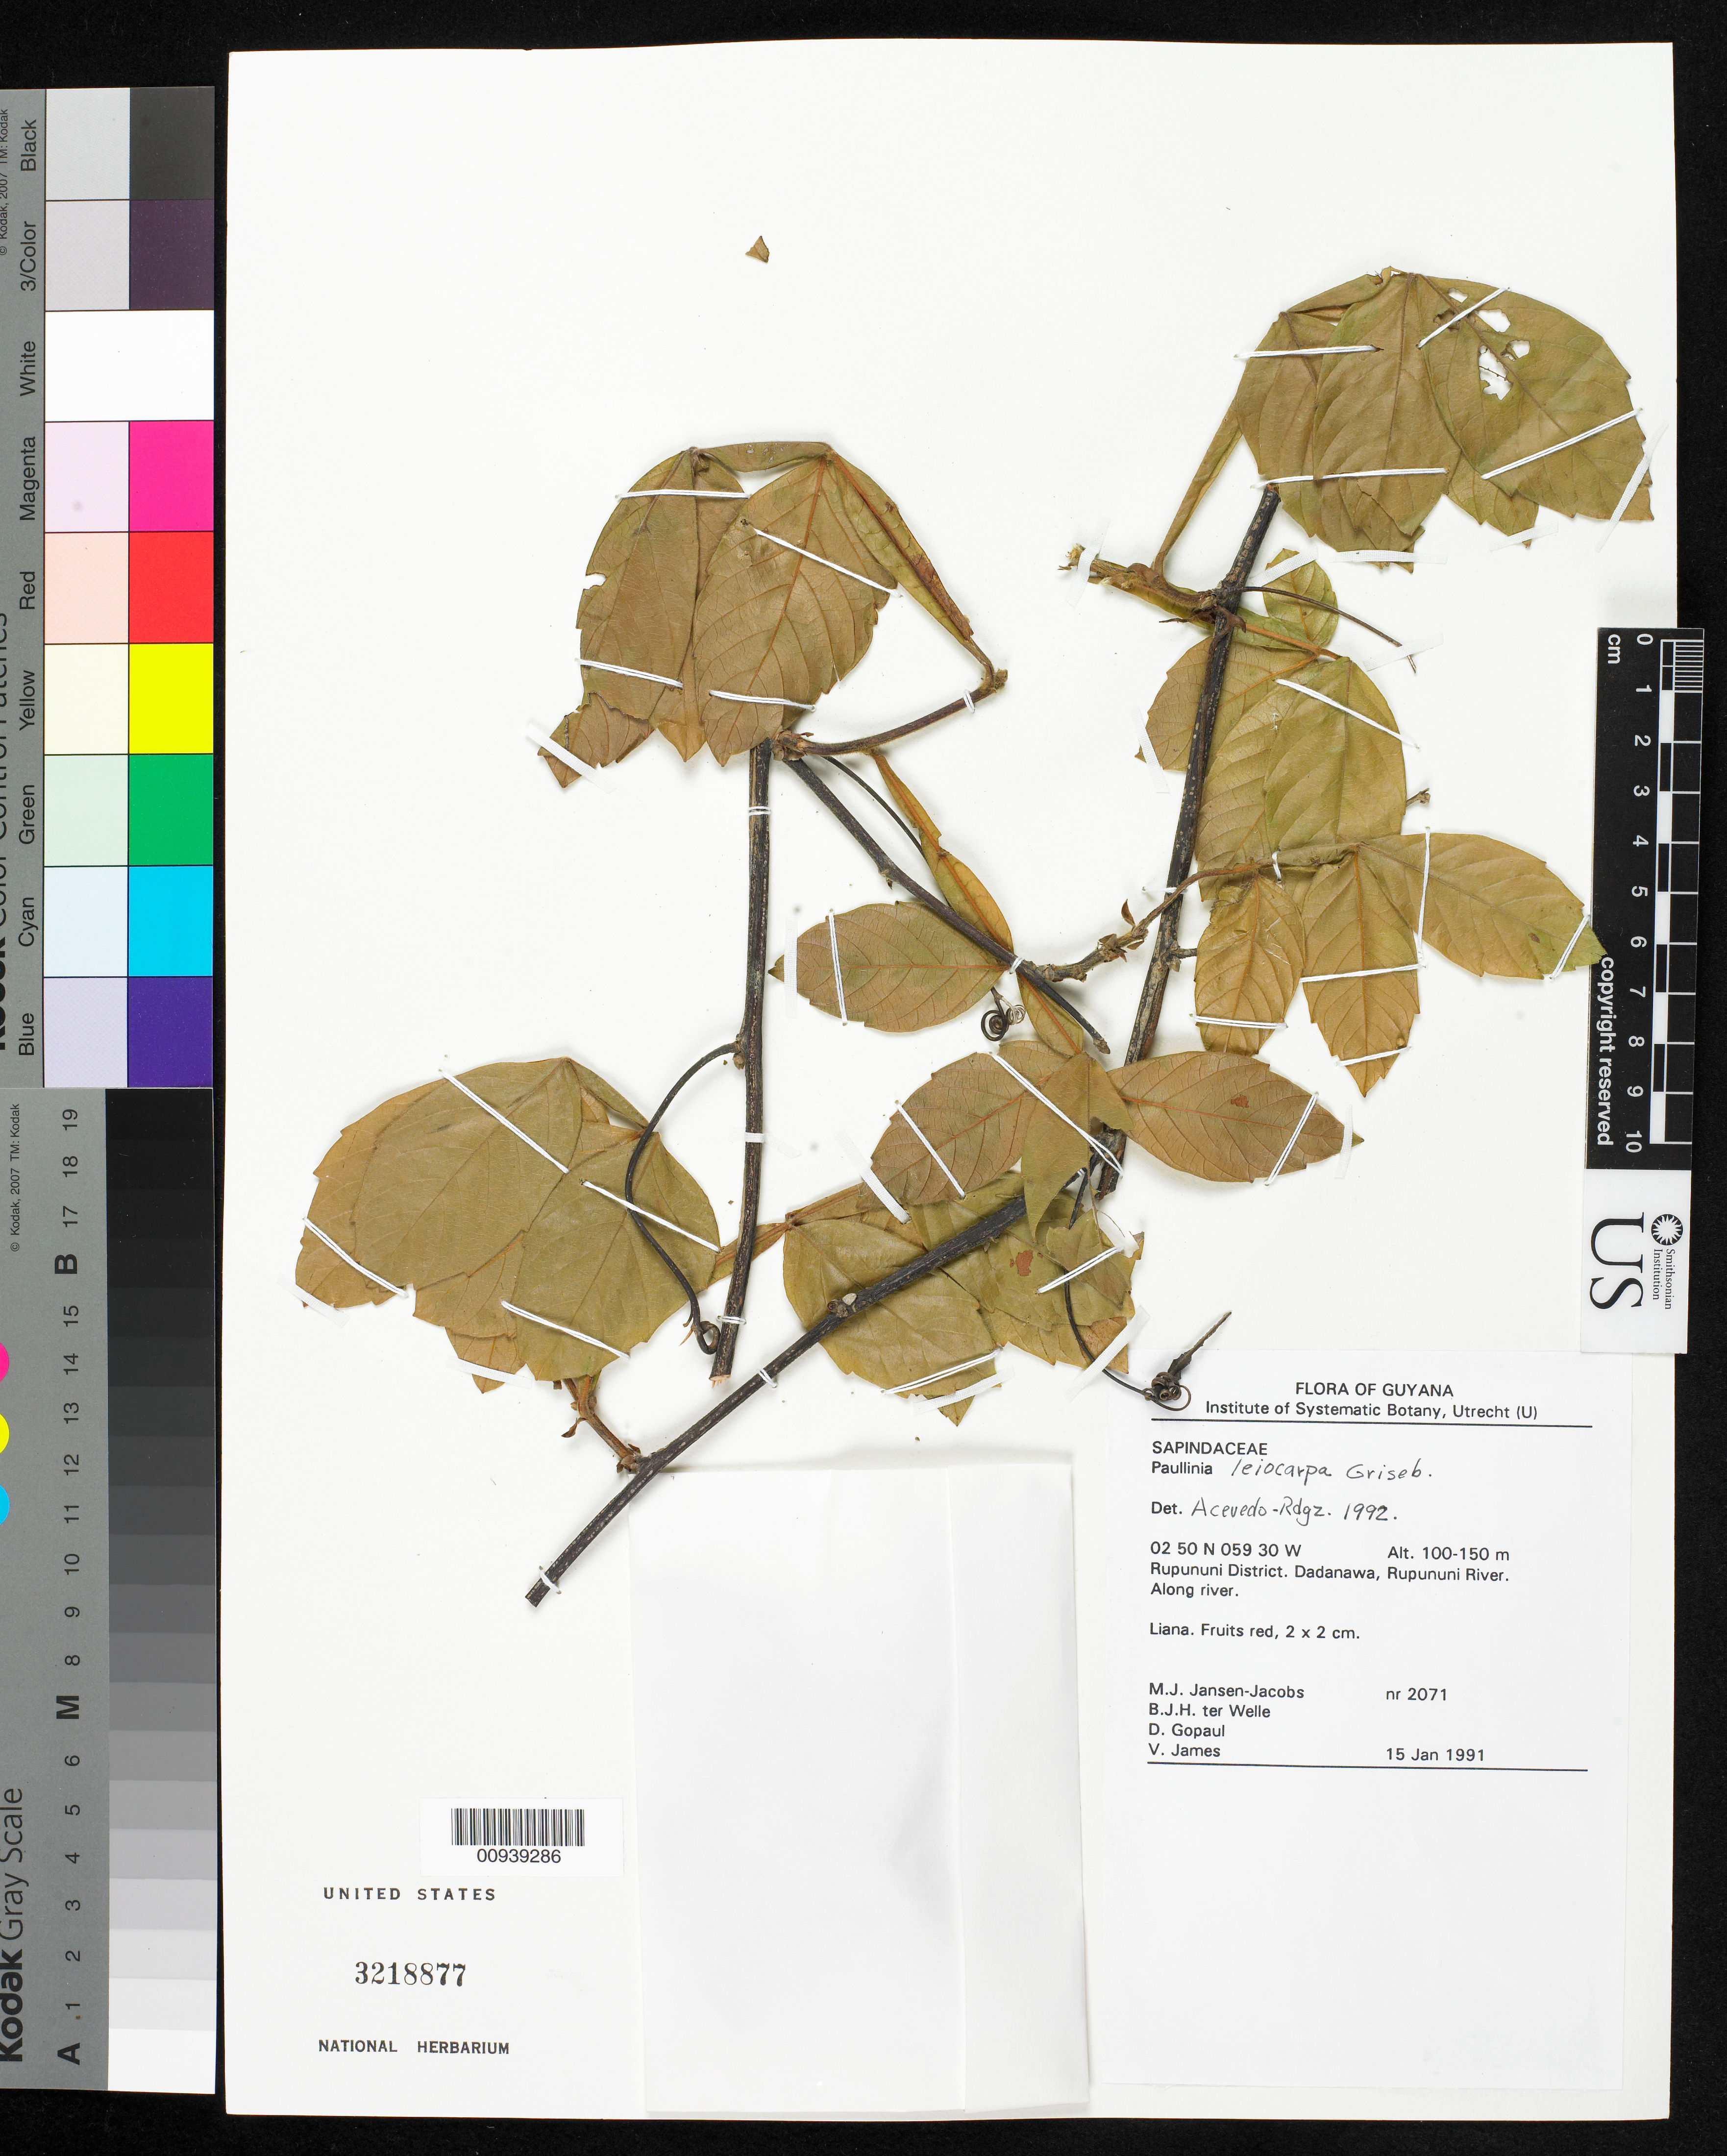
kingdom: Plantae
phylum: Tracheophyta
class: Magnoliopsida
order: Sapindales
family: Sapindaceae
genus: Paullinia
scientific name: Paullinia leiocarpa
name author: Griseb.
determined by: Acevedo-Rodríguez, P., (BOT), Smithsonian Institution - National Museum of Natural History (UNITED STATES)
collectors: M. J. Jansen-Jacobs, B. Welle, D. Gopaul & V. James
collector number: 2071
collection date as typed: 15-Jan-91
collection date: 1991-01-15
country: Guyana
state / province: U. Takutu-U. Essequibo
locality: Dadanawa, Rupununi River, Rupununi District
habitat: Along river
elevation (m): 100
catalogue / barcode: US 3218877